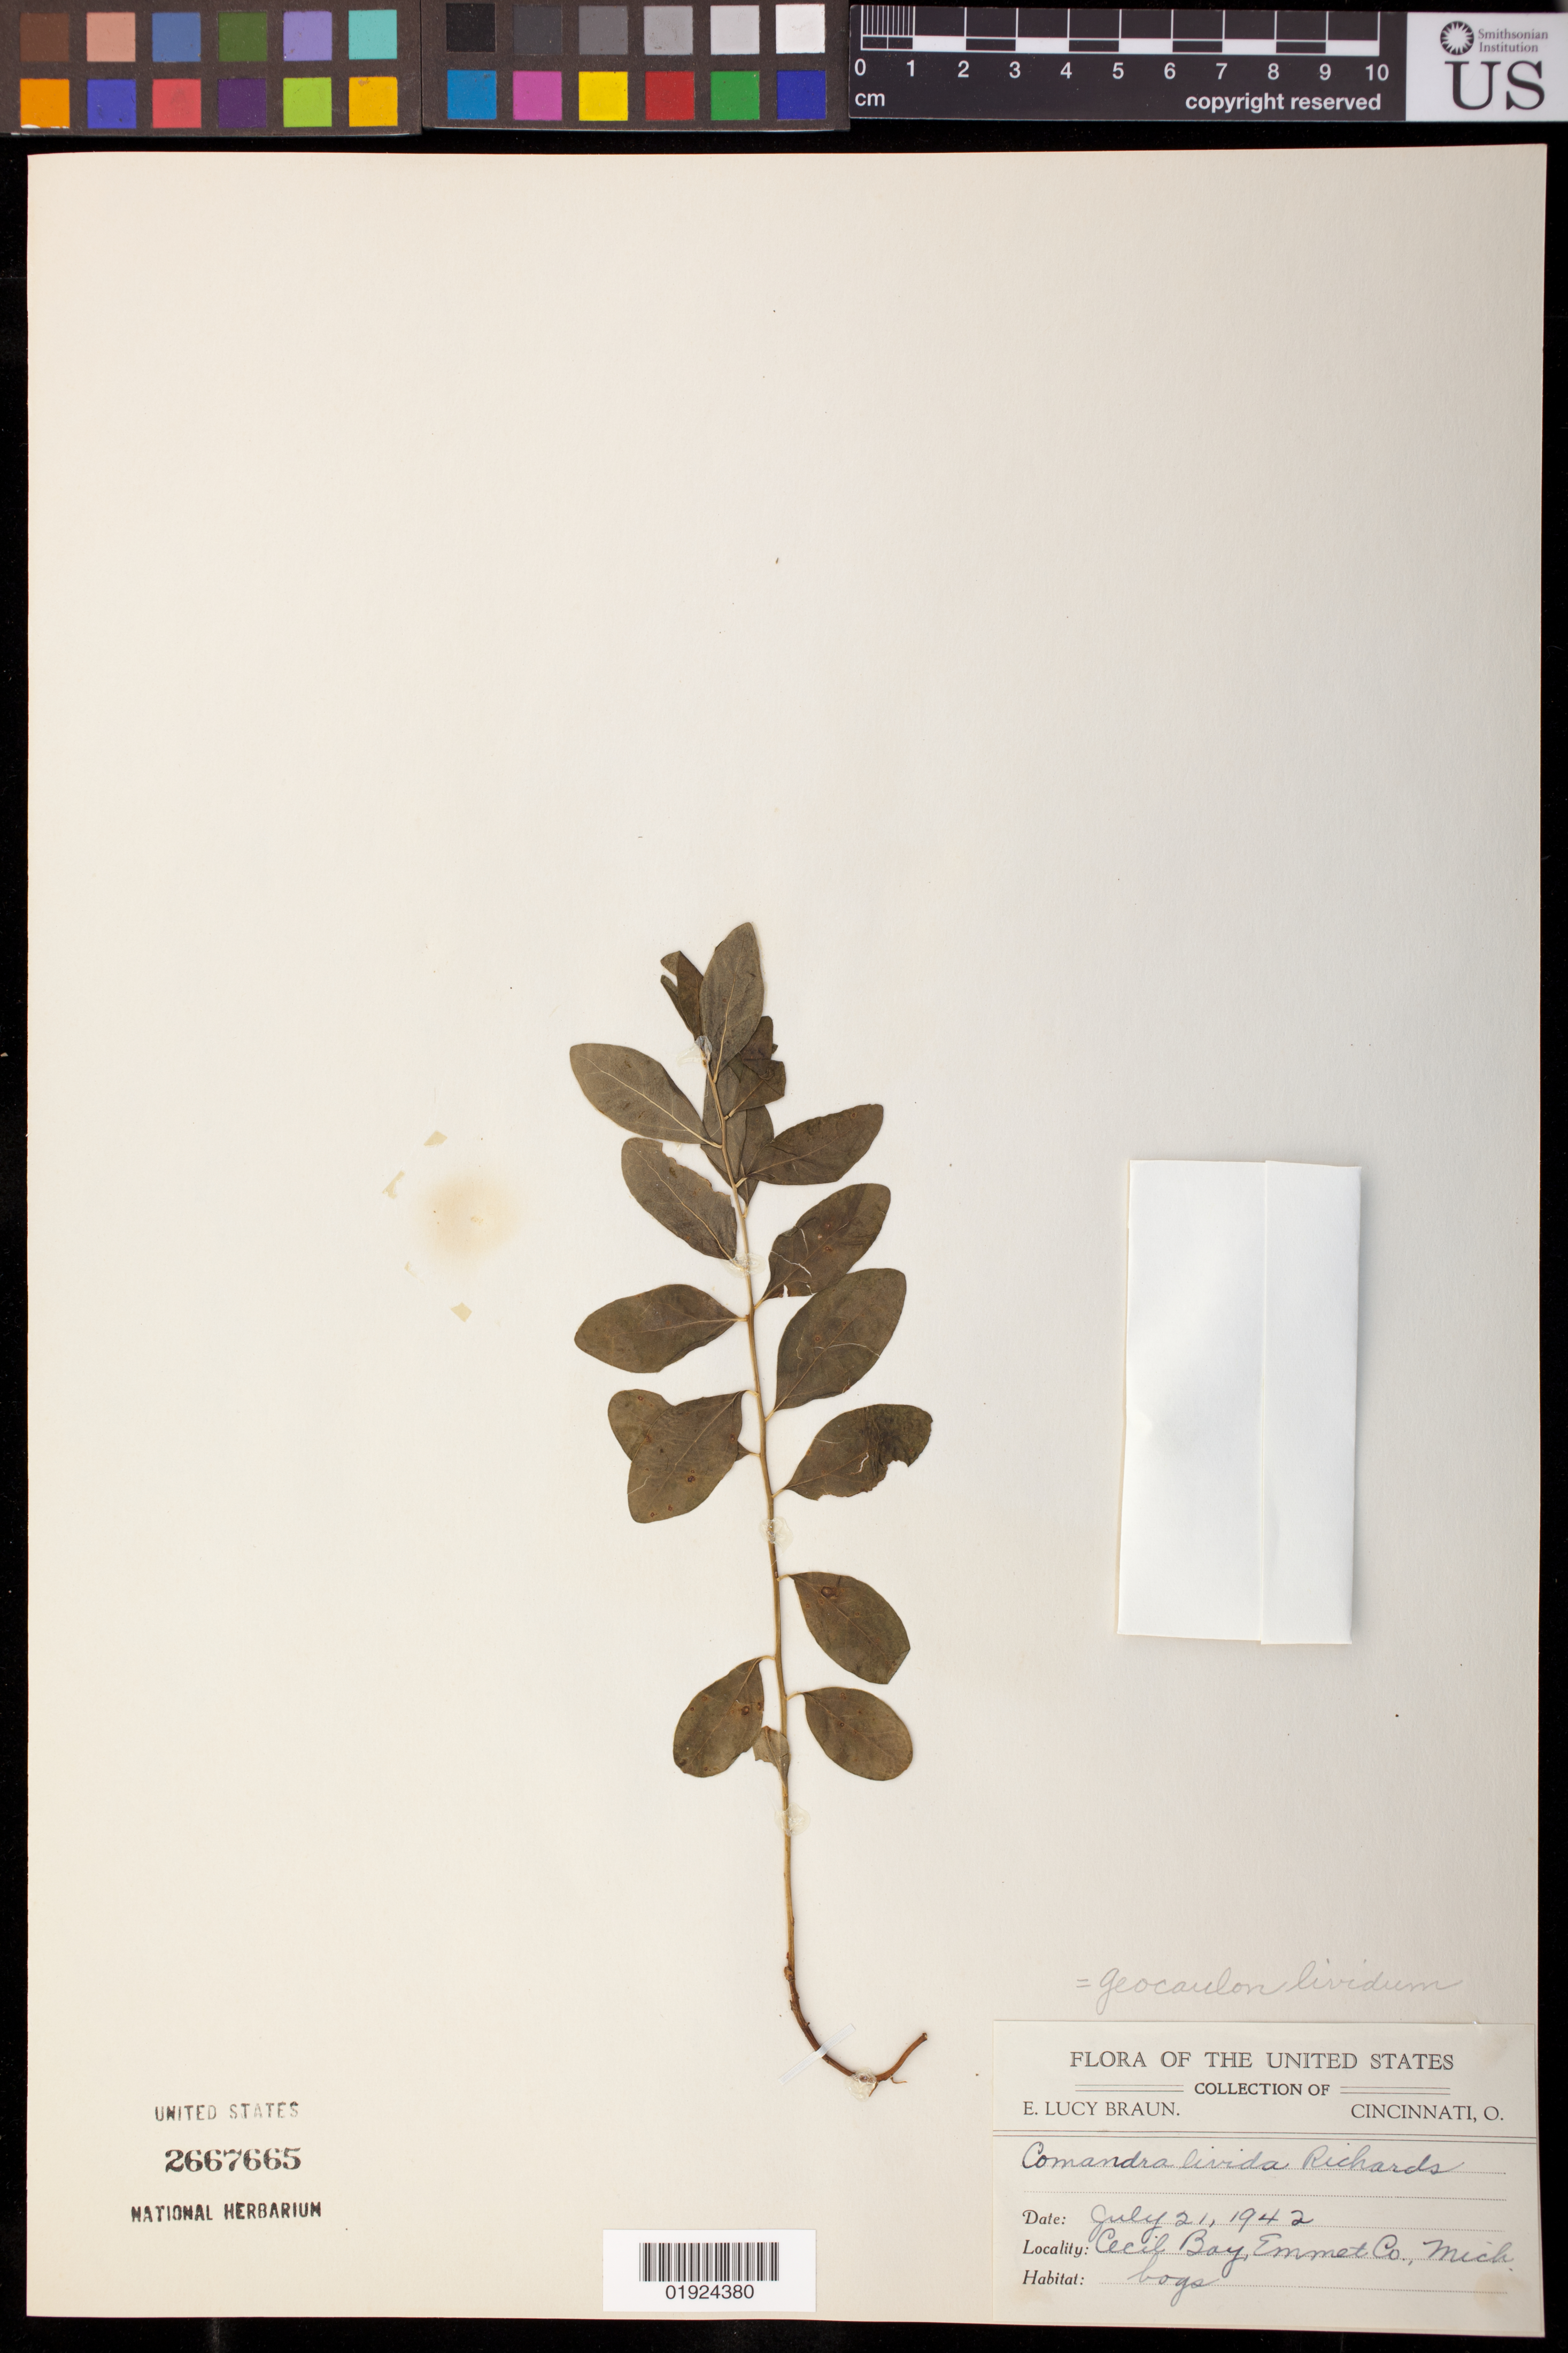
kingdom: Plantae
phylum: Tracheophyta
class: Magnoliopsida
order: Santalales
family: Comandraceae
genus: Geocaulon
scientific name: Geocaulon lividum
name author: (Richardson) Fernald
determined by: Strong, Mark T., (BOT), Smithsonian Institution - National Museum of Natural History (UNITED STATES)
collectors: E. L. Braun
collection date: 1942-07-21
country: United States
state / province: Michigan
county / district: Emmet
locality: Cecil Bay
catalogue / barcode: US 2667665